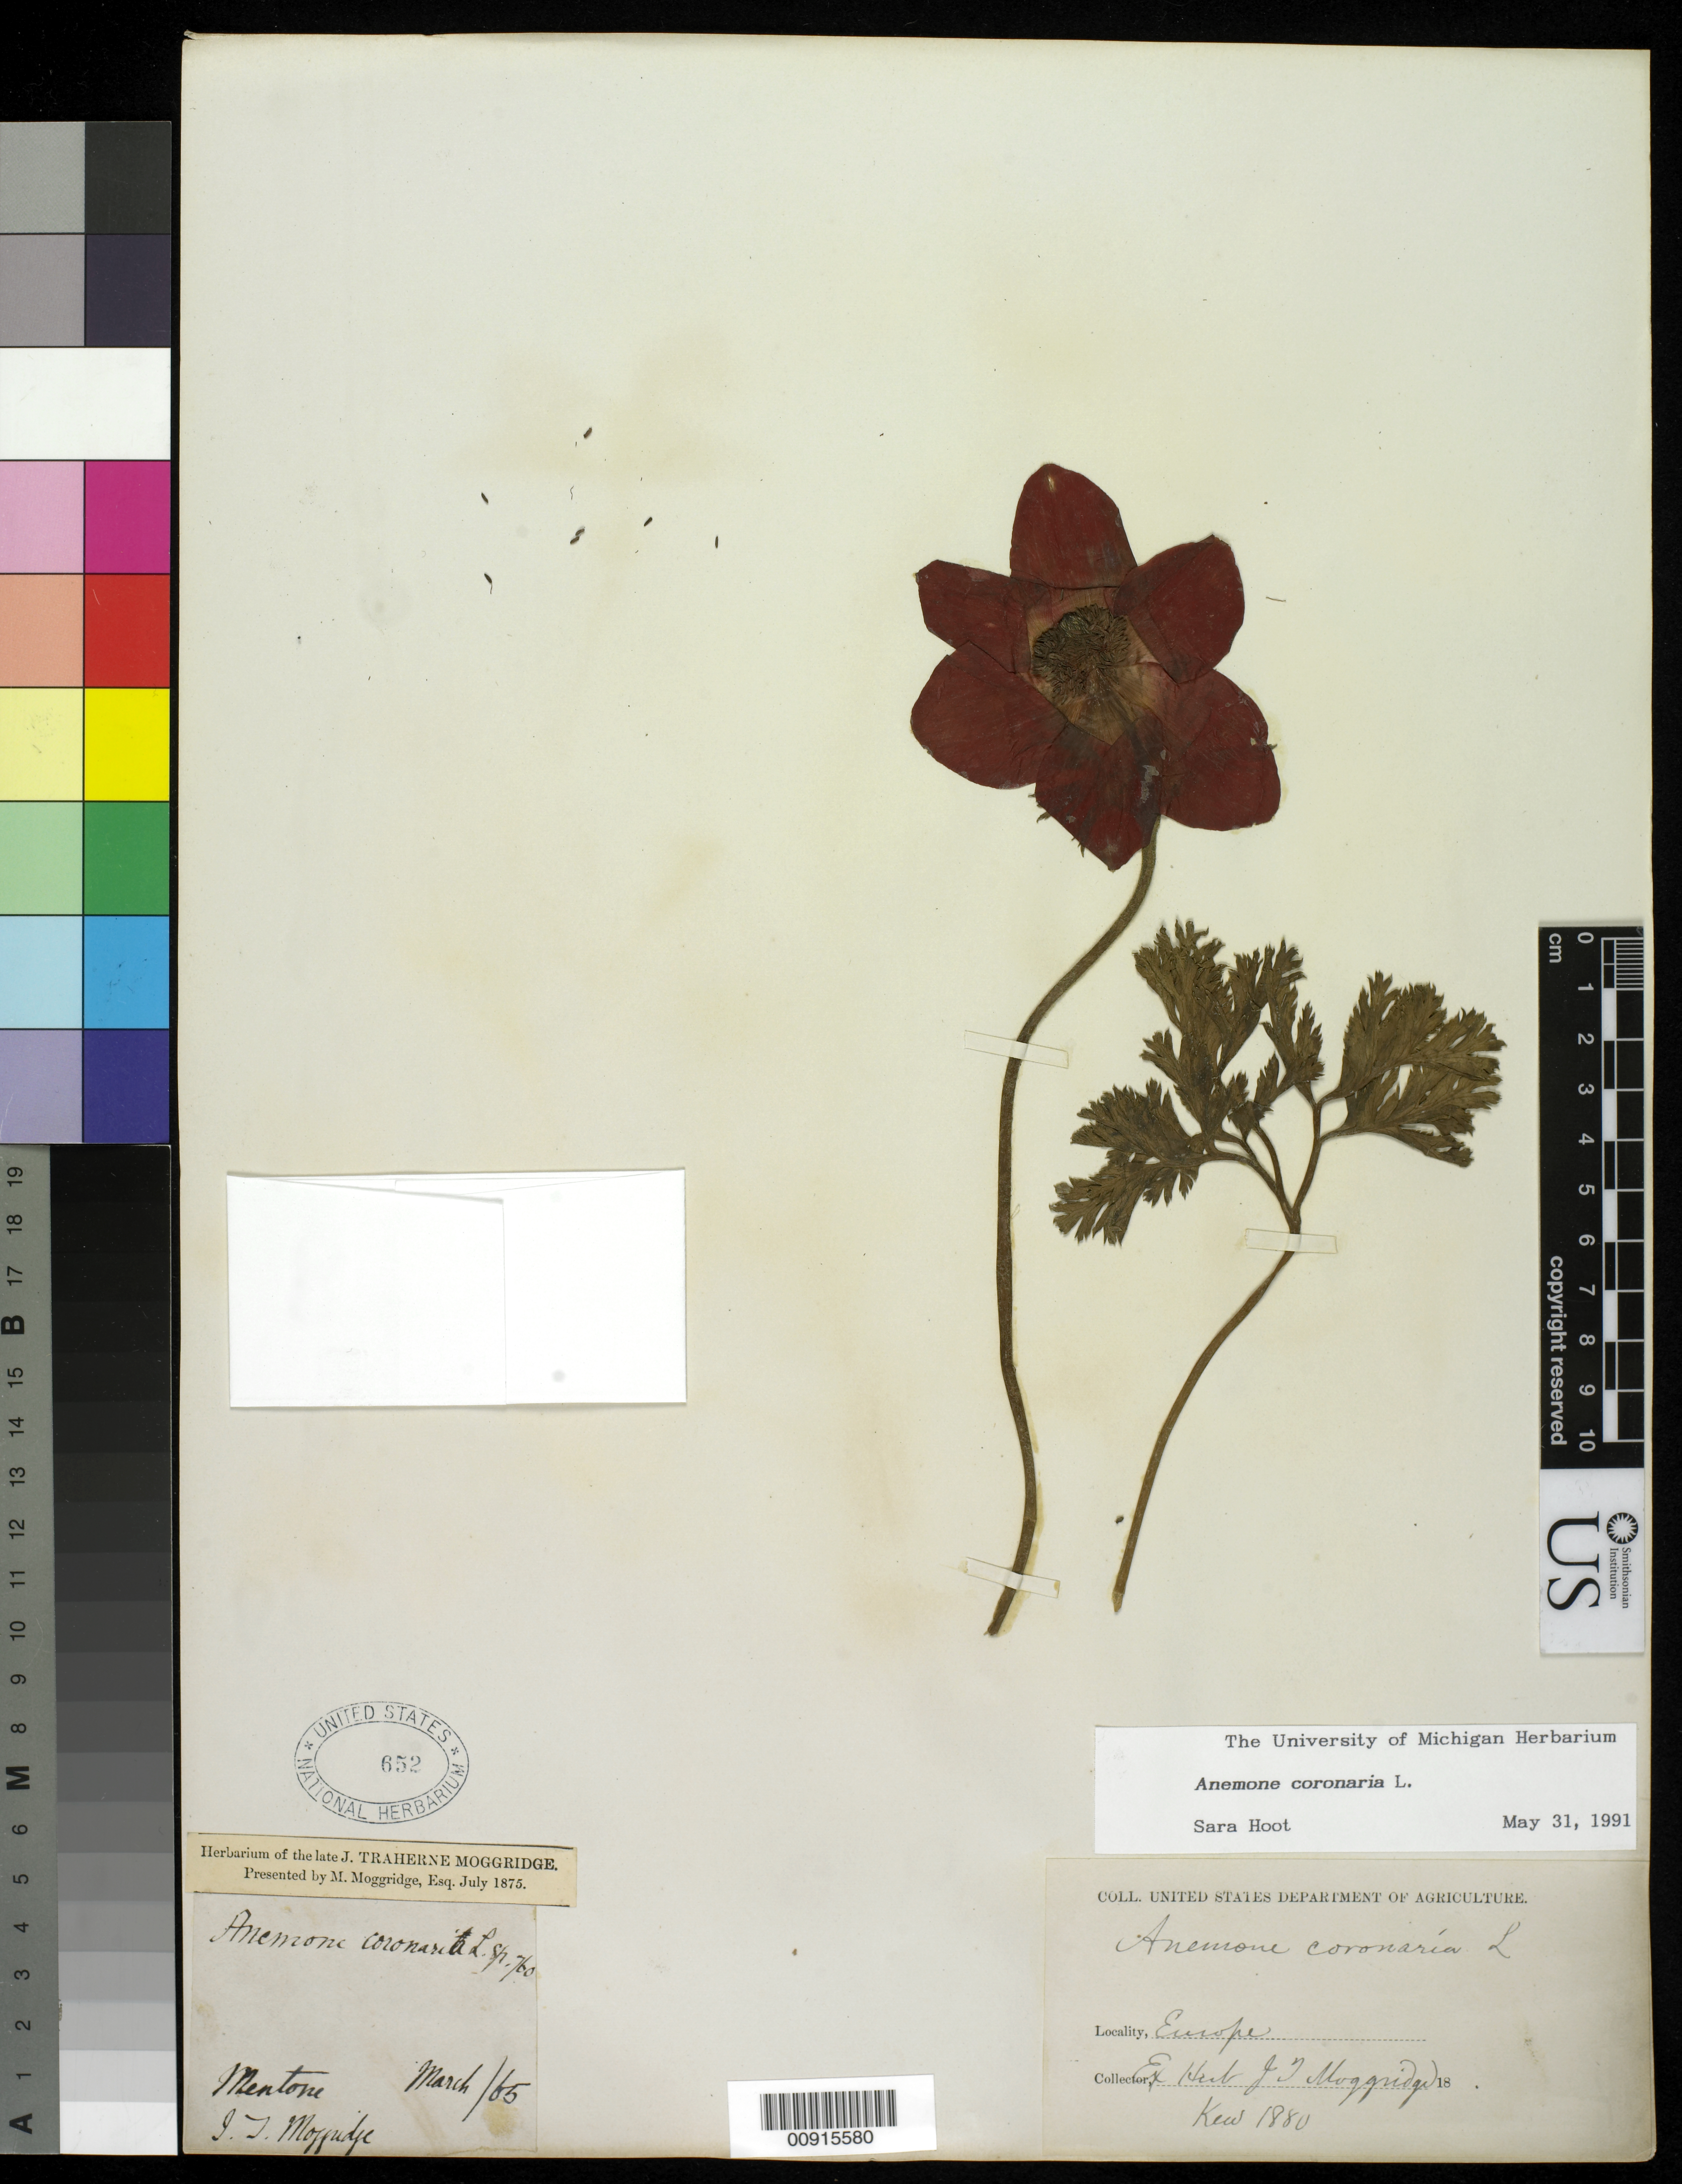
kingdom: Plantae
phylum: Tracheophyta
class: Magnoliopsida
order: Ranunculales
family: Ranunculaceae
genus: Anemone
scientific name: Anemone coronaria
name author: L.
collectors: J. T. Moggridge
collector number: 760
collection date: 1865-03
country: France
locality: Mentone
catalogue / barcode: US 652